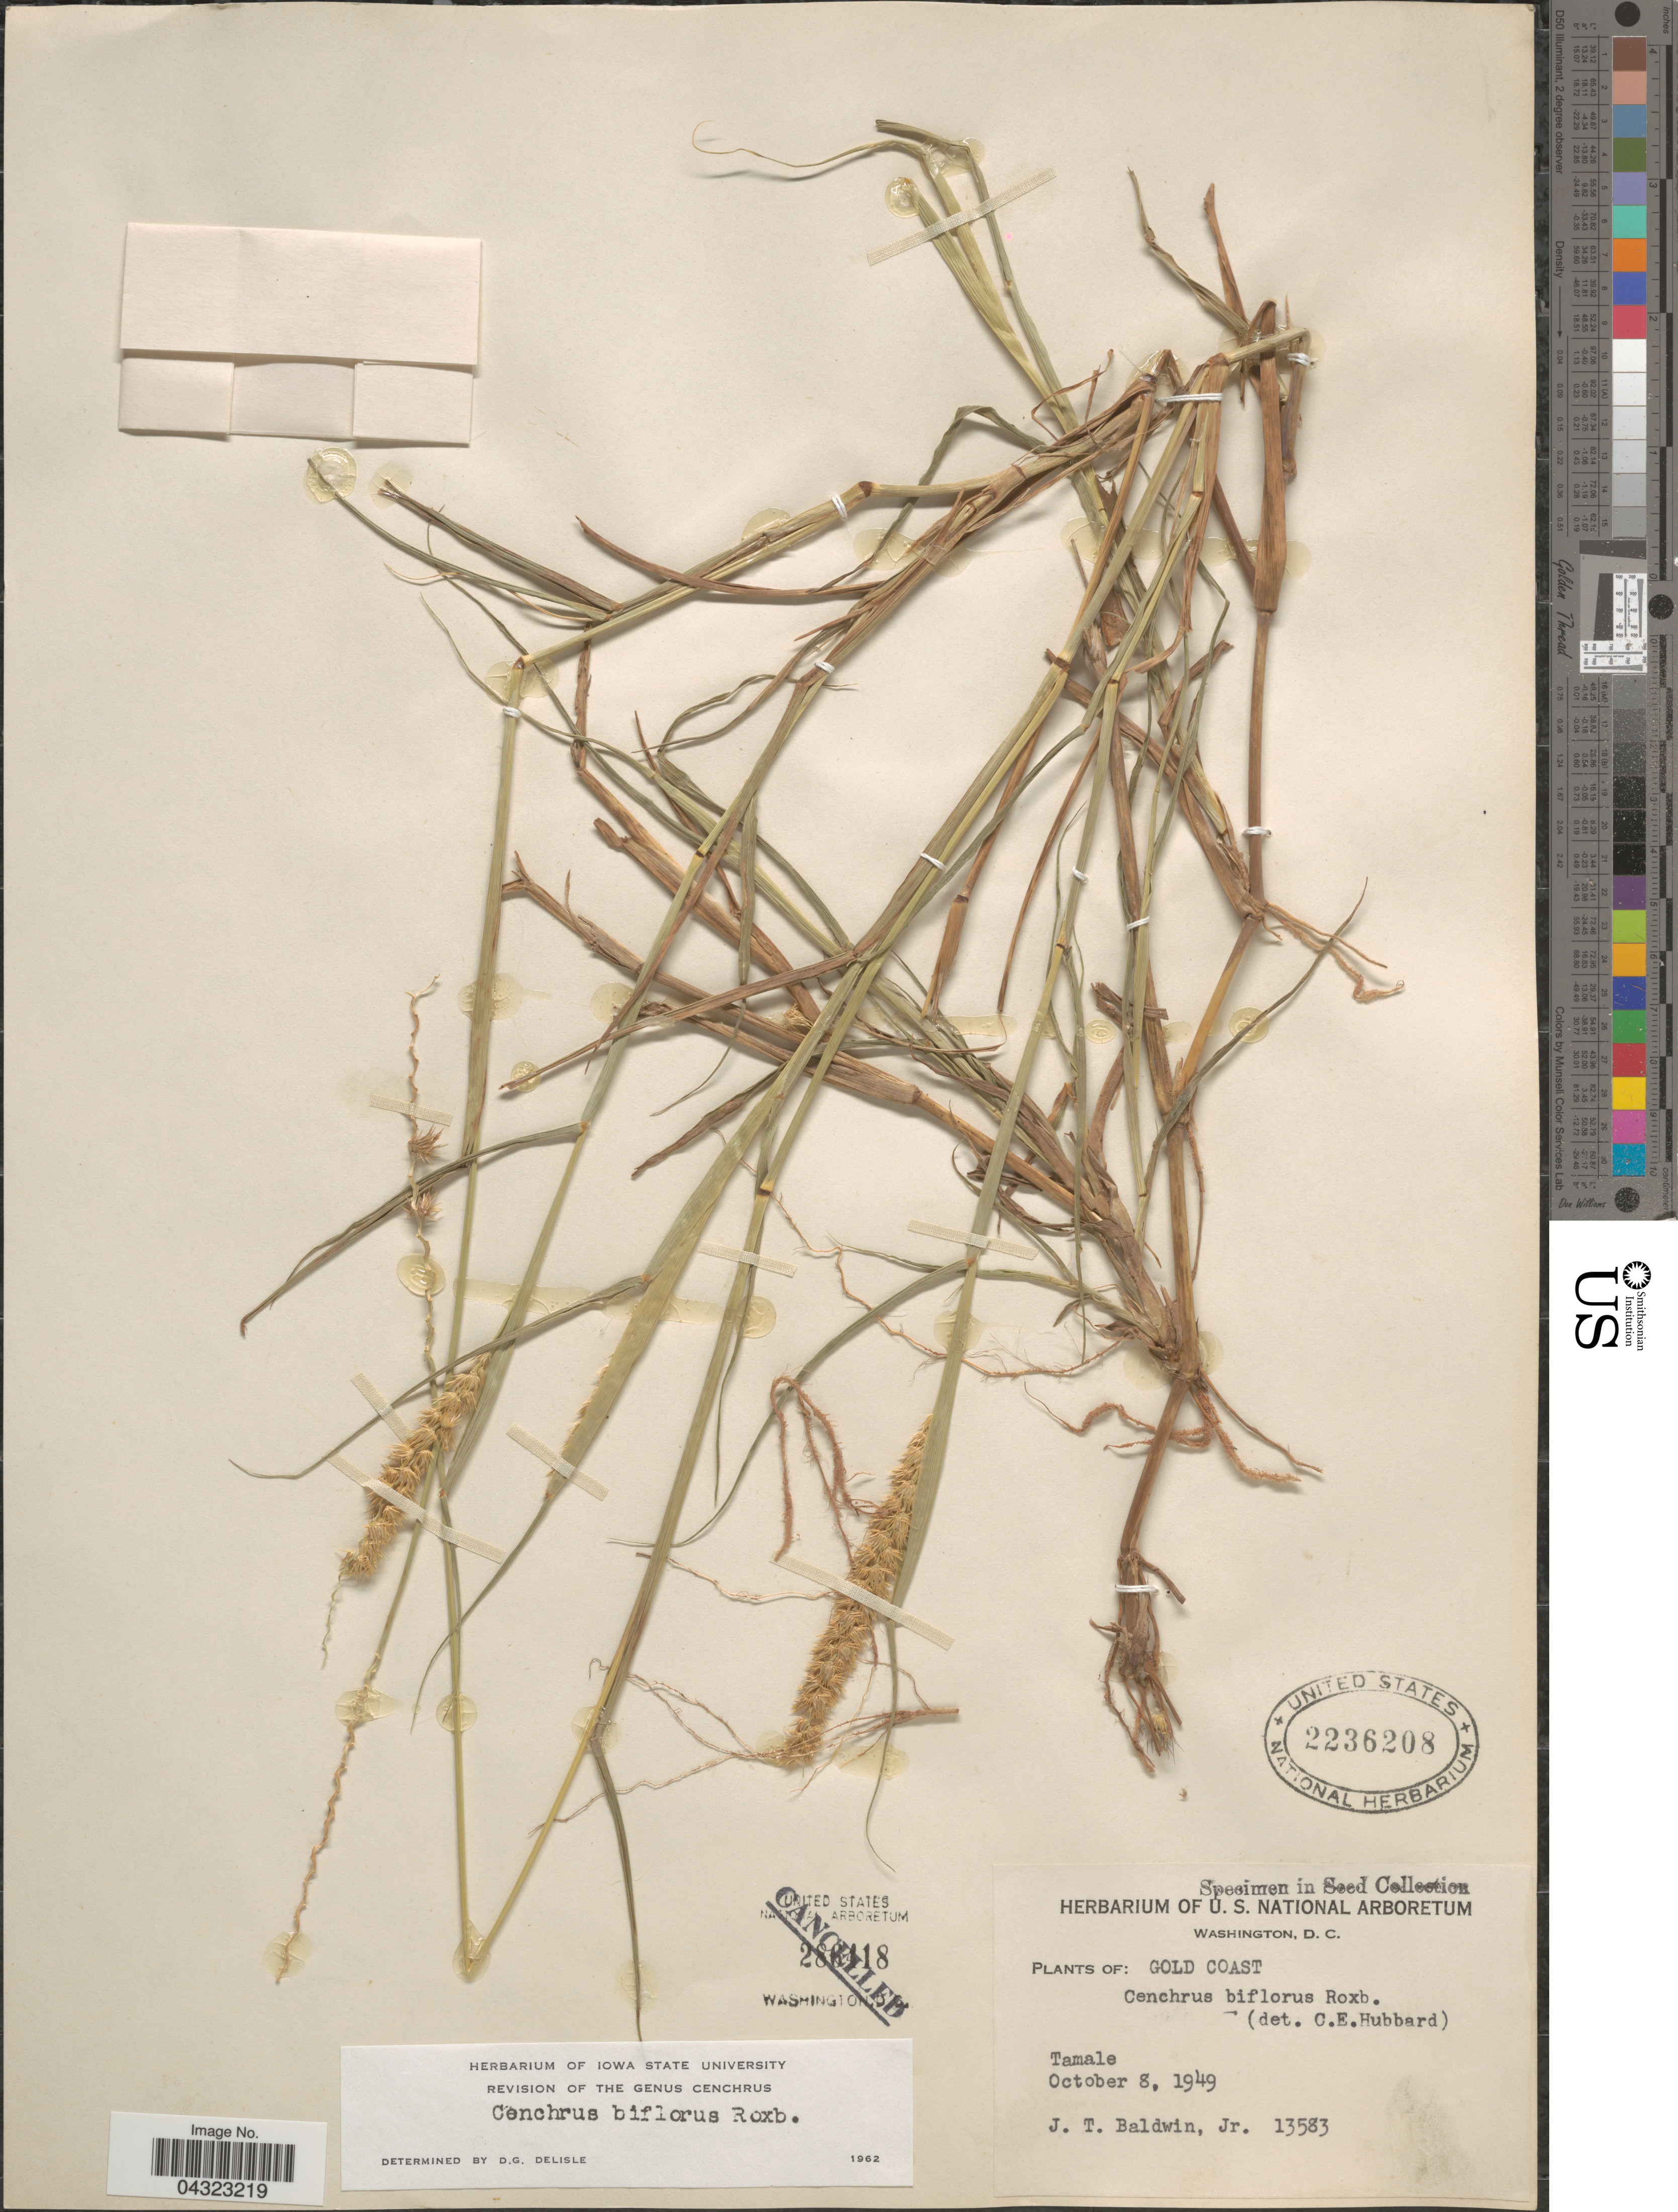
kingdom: Plantae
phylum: Tracheophyta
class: Liliopsida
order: Poales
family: Poaceae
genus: Cenchrus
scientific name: Cenchrus biflorus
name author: Roxb.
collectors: J. T. Baldwin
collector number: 13583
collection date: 1949-10-08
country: Ghana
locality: Gold Coast. Tamale.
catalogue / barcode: US 2236208